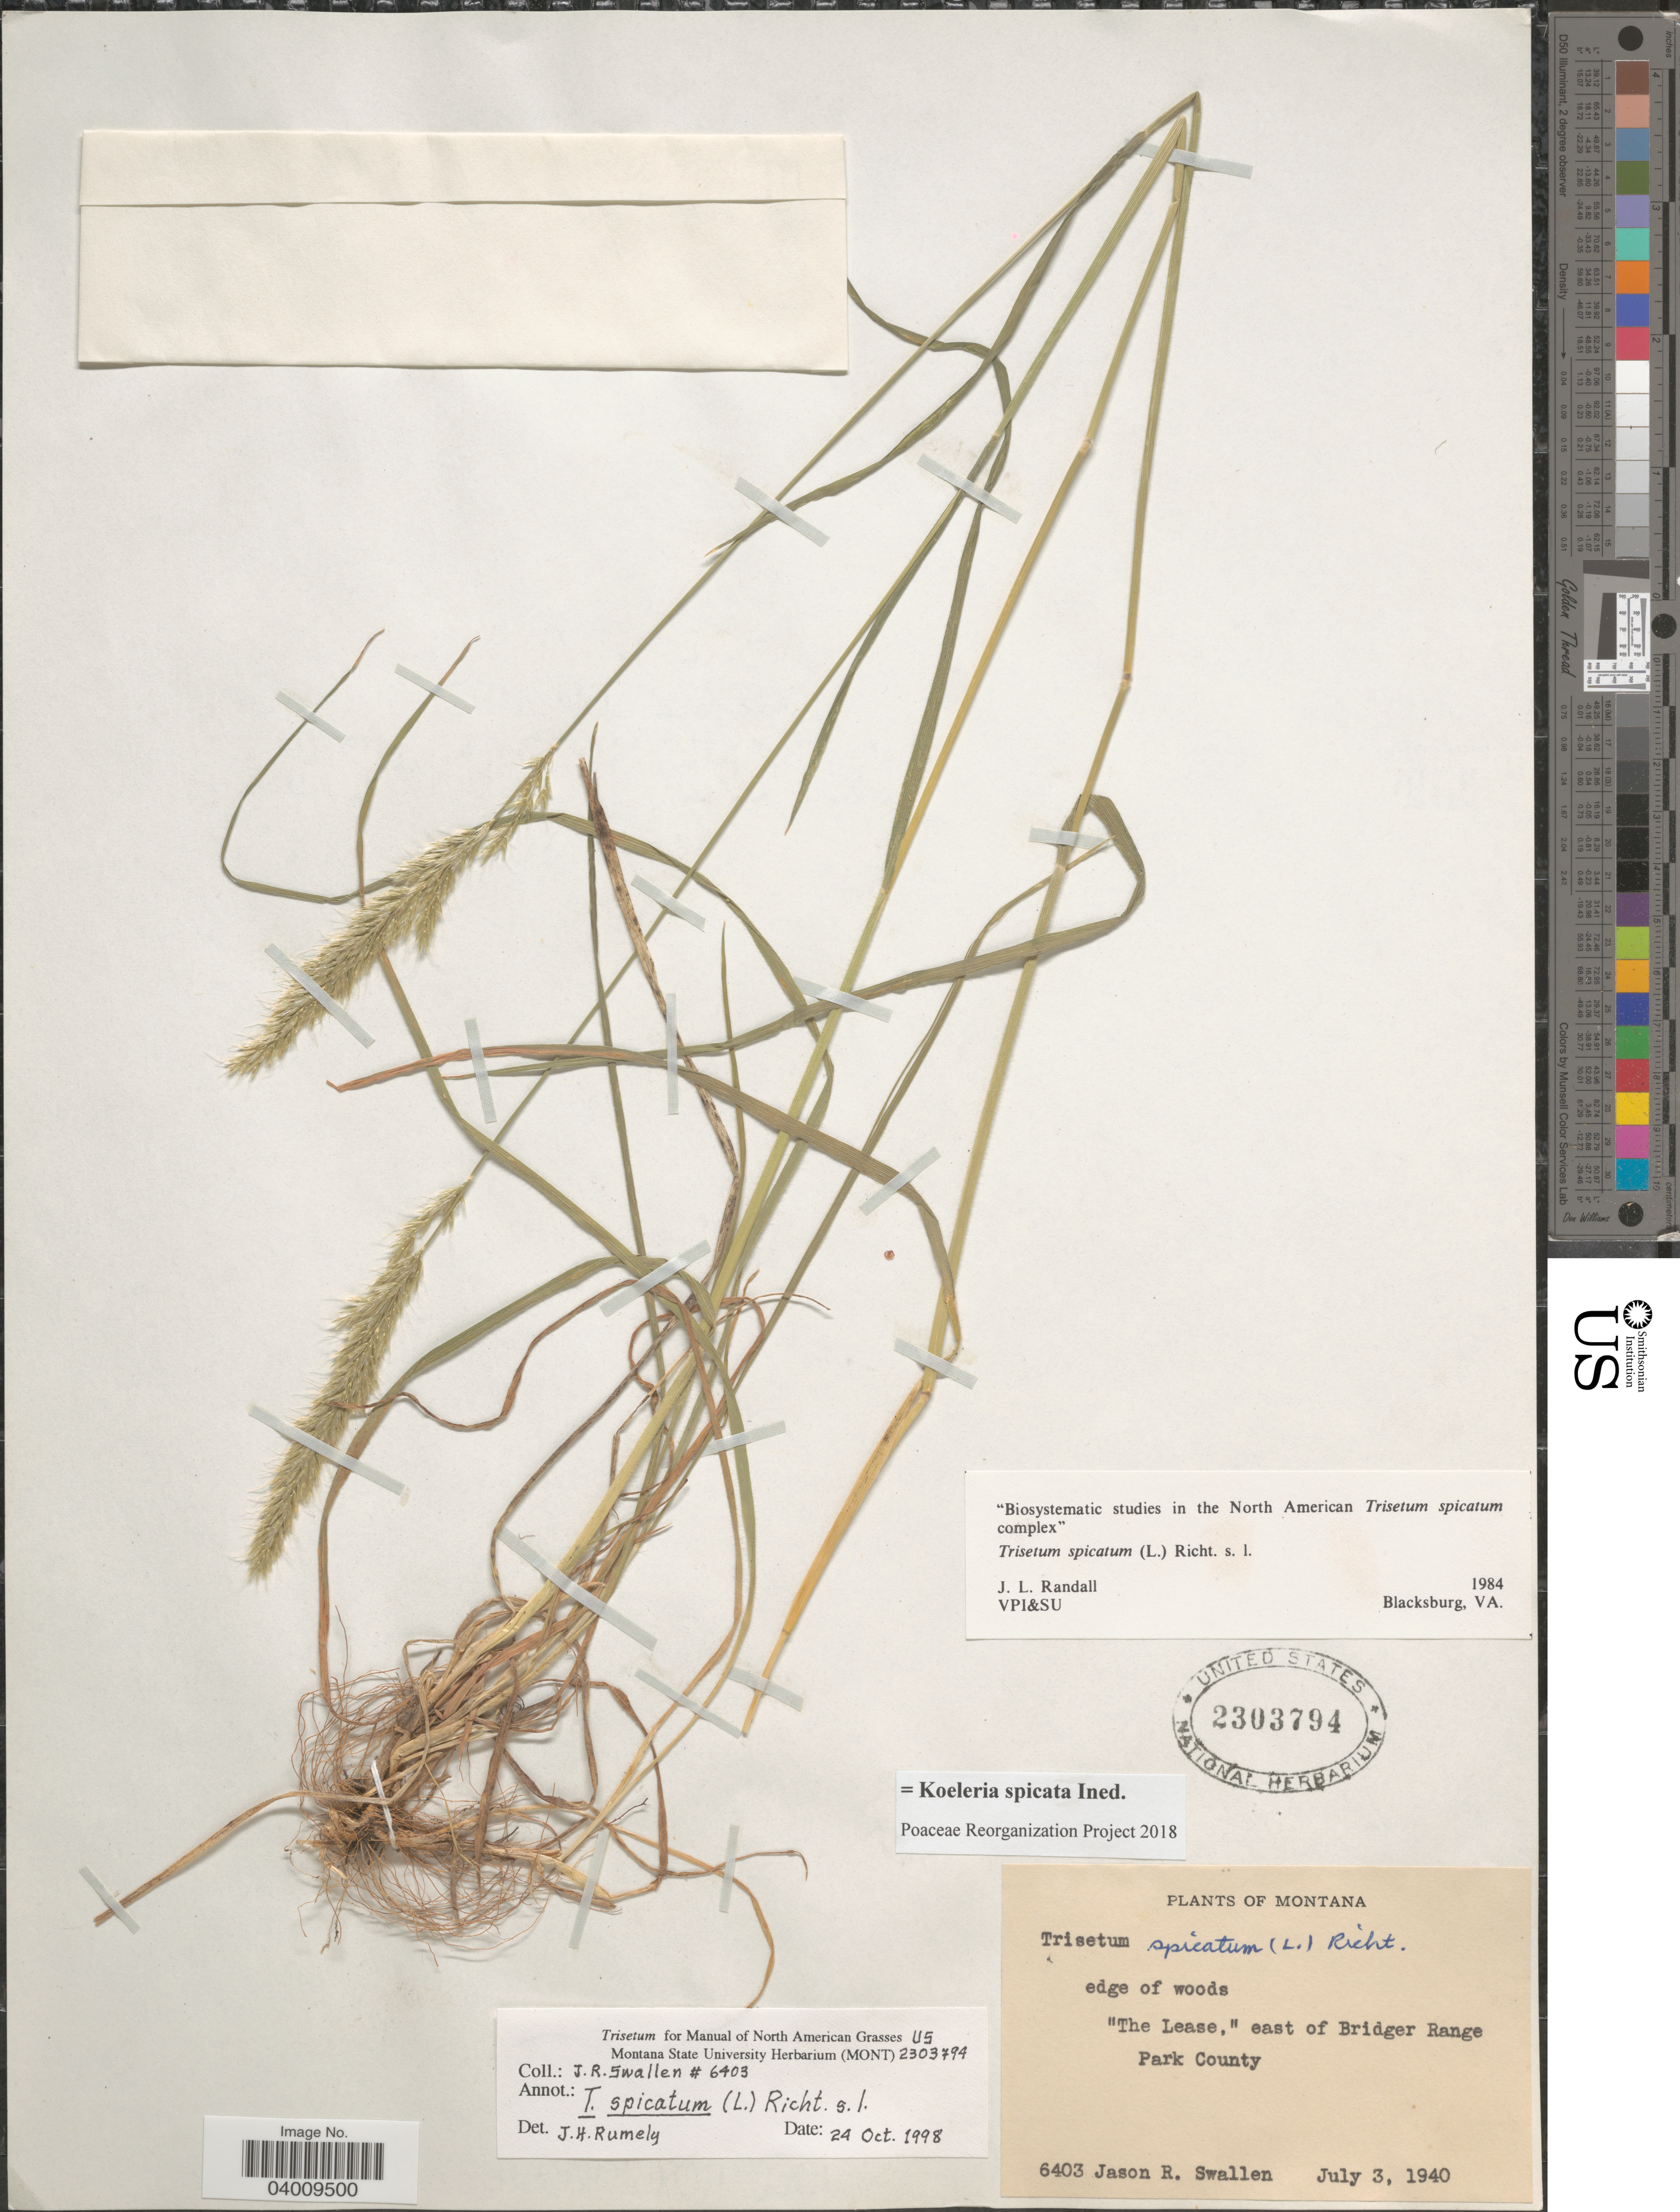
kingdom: Plantae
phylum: Tracheophyta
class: Liliopsida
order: Poales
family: Poaceae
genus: Koeleria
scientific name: Koeleria spicata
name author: (L.) Barberá et al.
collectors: J. R. Swallen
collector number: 6403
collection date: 1940-07-03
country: United States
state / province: Montana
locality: East of Bridger Range. Park County.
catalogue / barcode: US 2303794